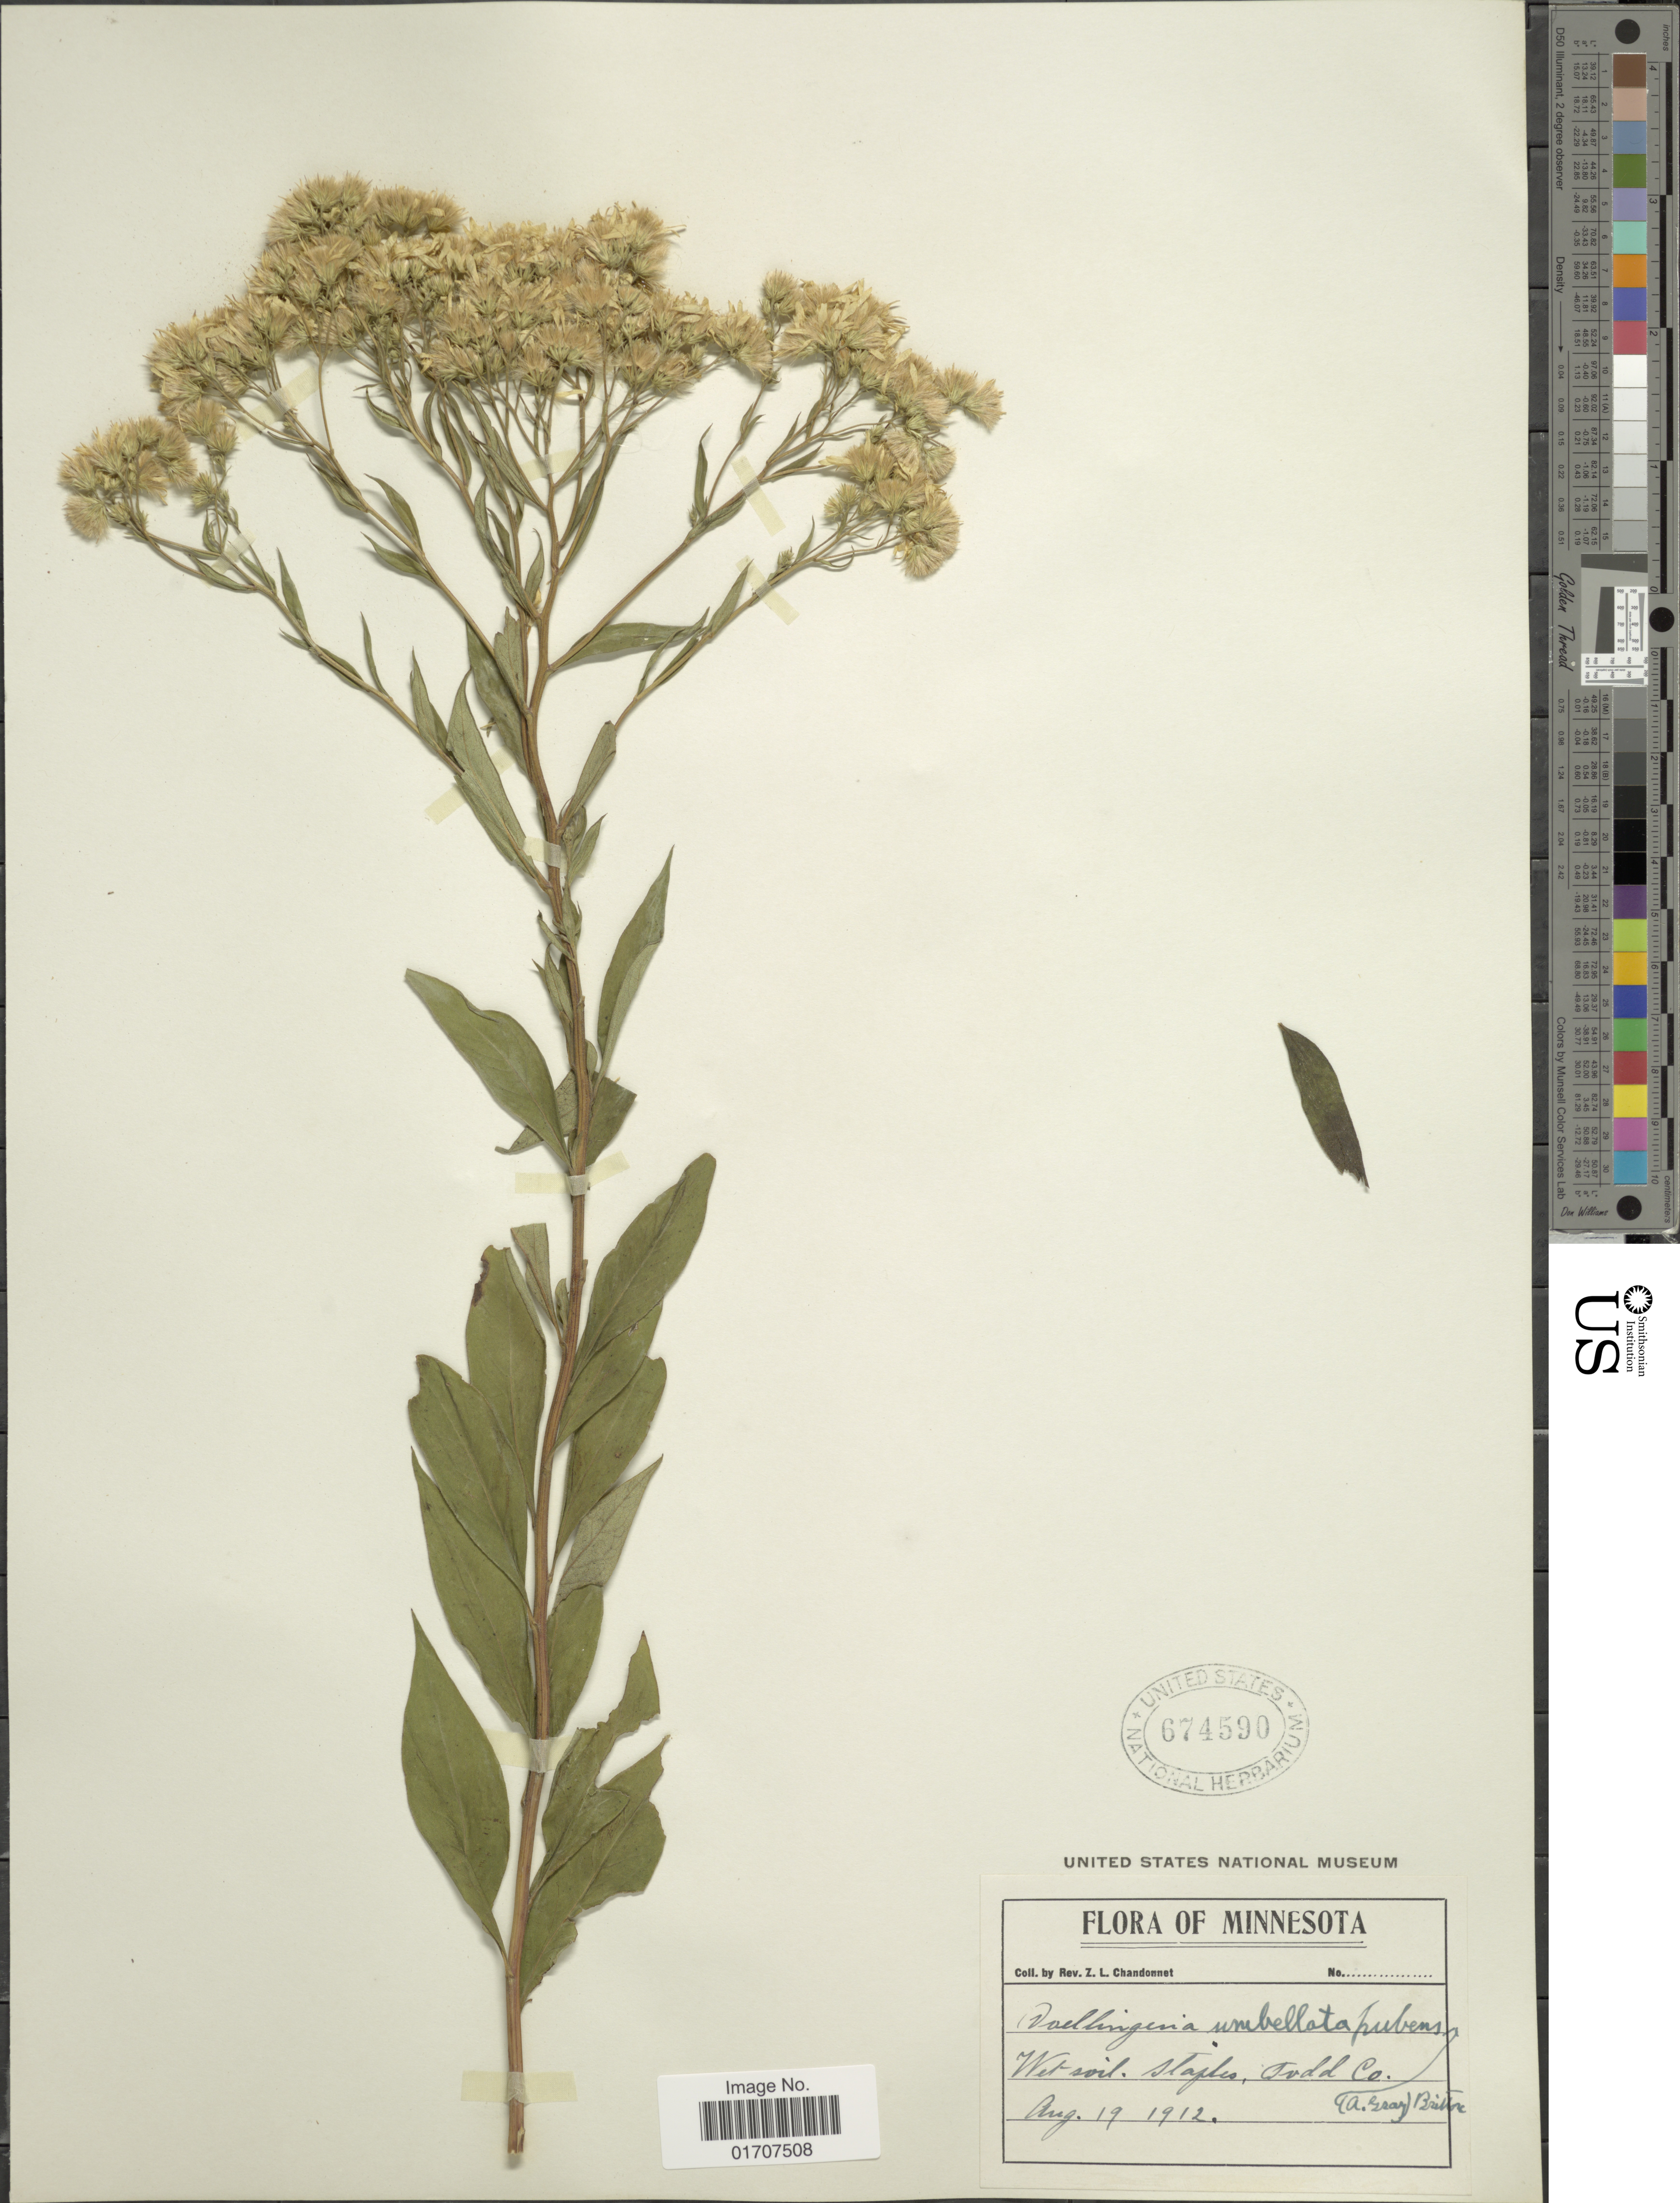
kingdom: Plantae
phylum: Tracheophyta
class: Magnoliopsida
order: Asterales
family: Asteraceae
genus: Doellingeria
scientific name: Doellingeria umbellata var. pubens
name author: (A. Gray) Britton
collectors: Z. Chandonnet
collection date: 1912-08-19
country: United States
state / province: Minnesota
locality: Staples, Todd Co.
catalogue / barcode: US 674590